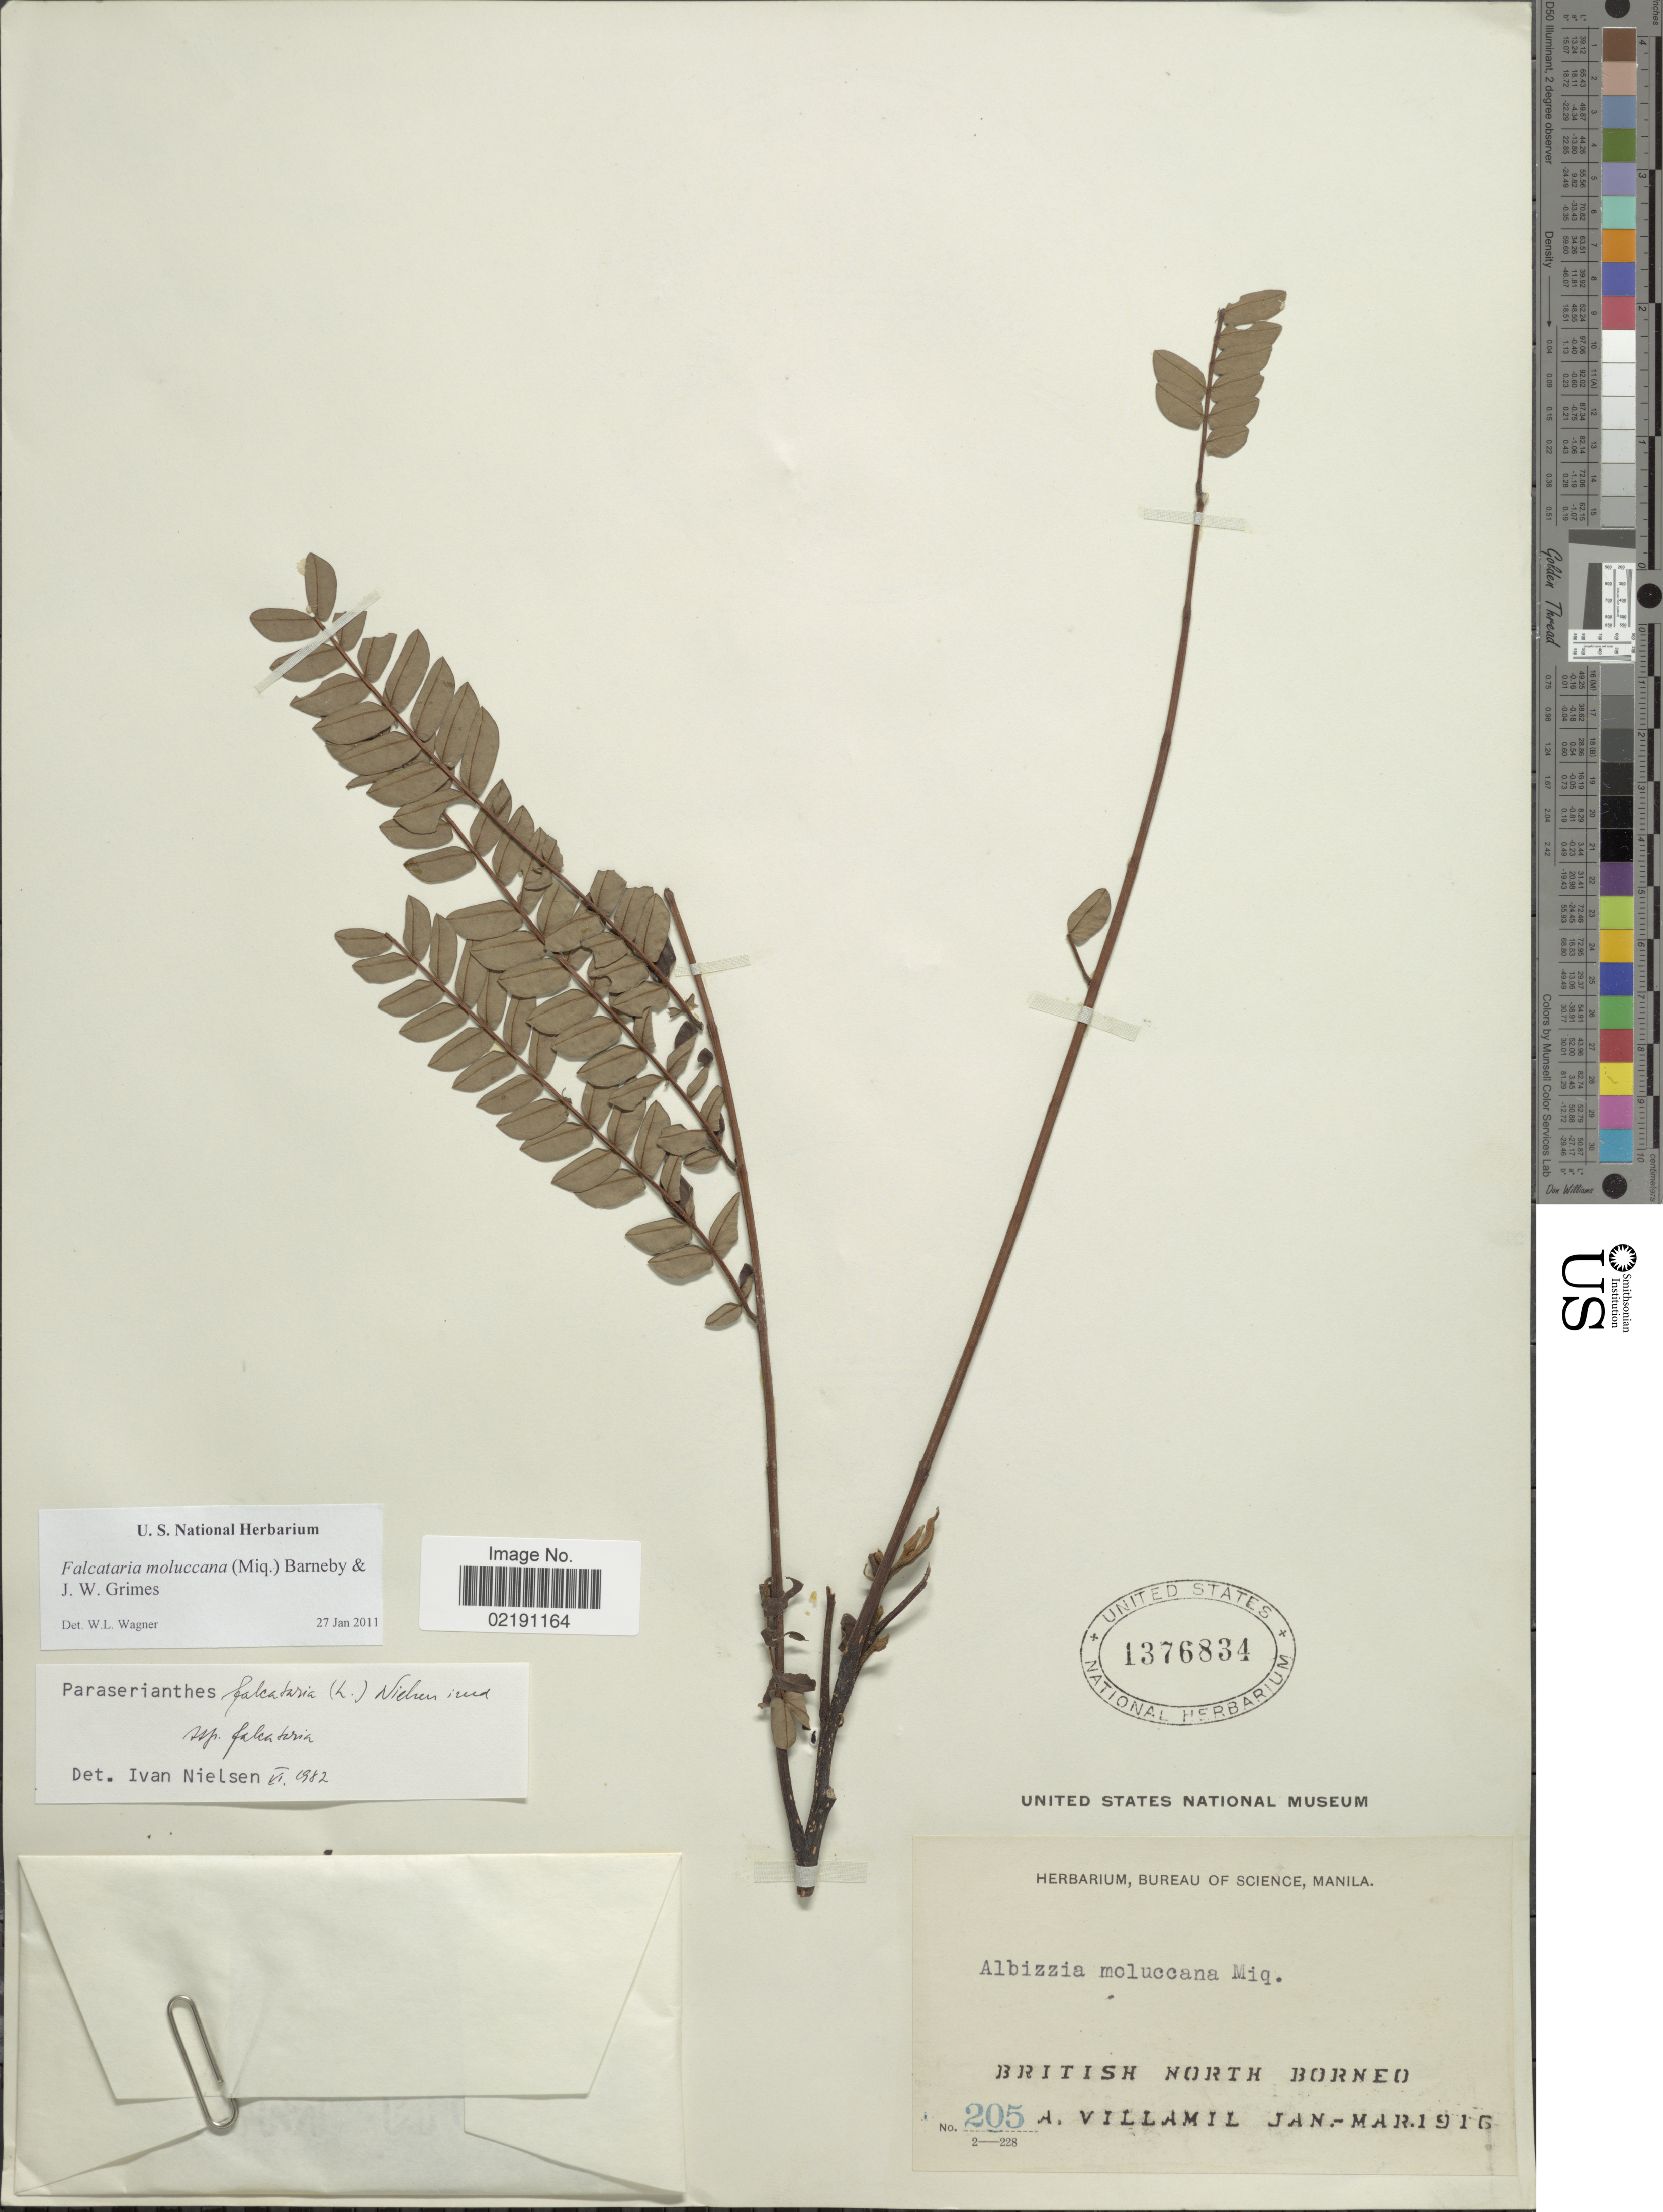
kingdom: Plantae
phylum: Tracheophyta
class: Magnoliopsida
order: Fabales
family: Fabaceae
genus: Falcataria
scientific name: Falcataria moluccana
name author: (Miq.) Barneby & Grimes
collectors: A. Villamil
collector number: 205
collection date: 1916-01/1916-03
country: Malaysia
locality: British North Borneo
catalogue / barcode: US 1376834